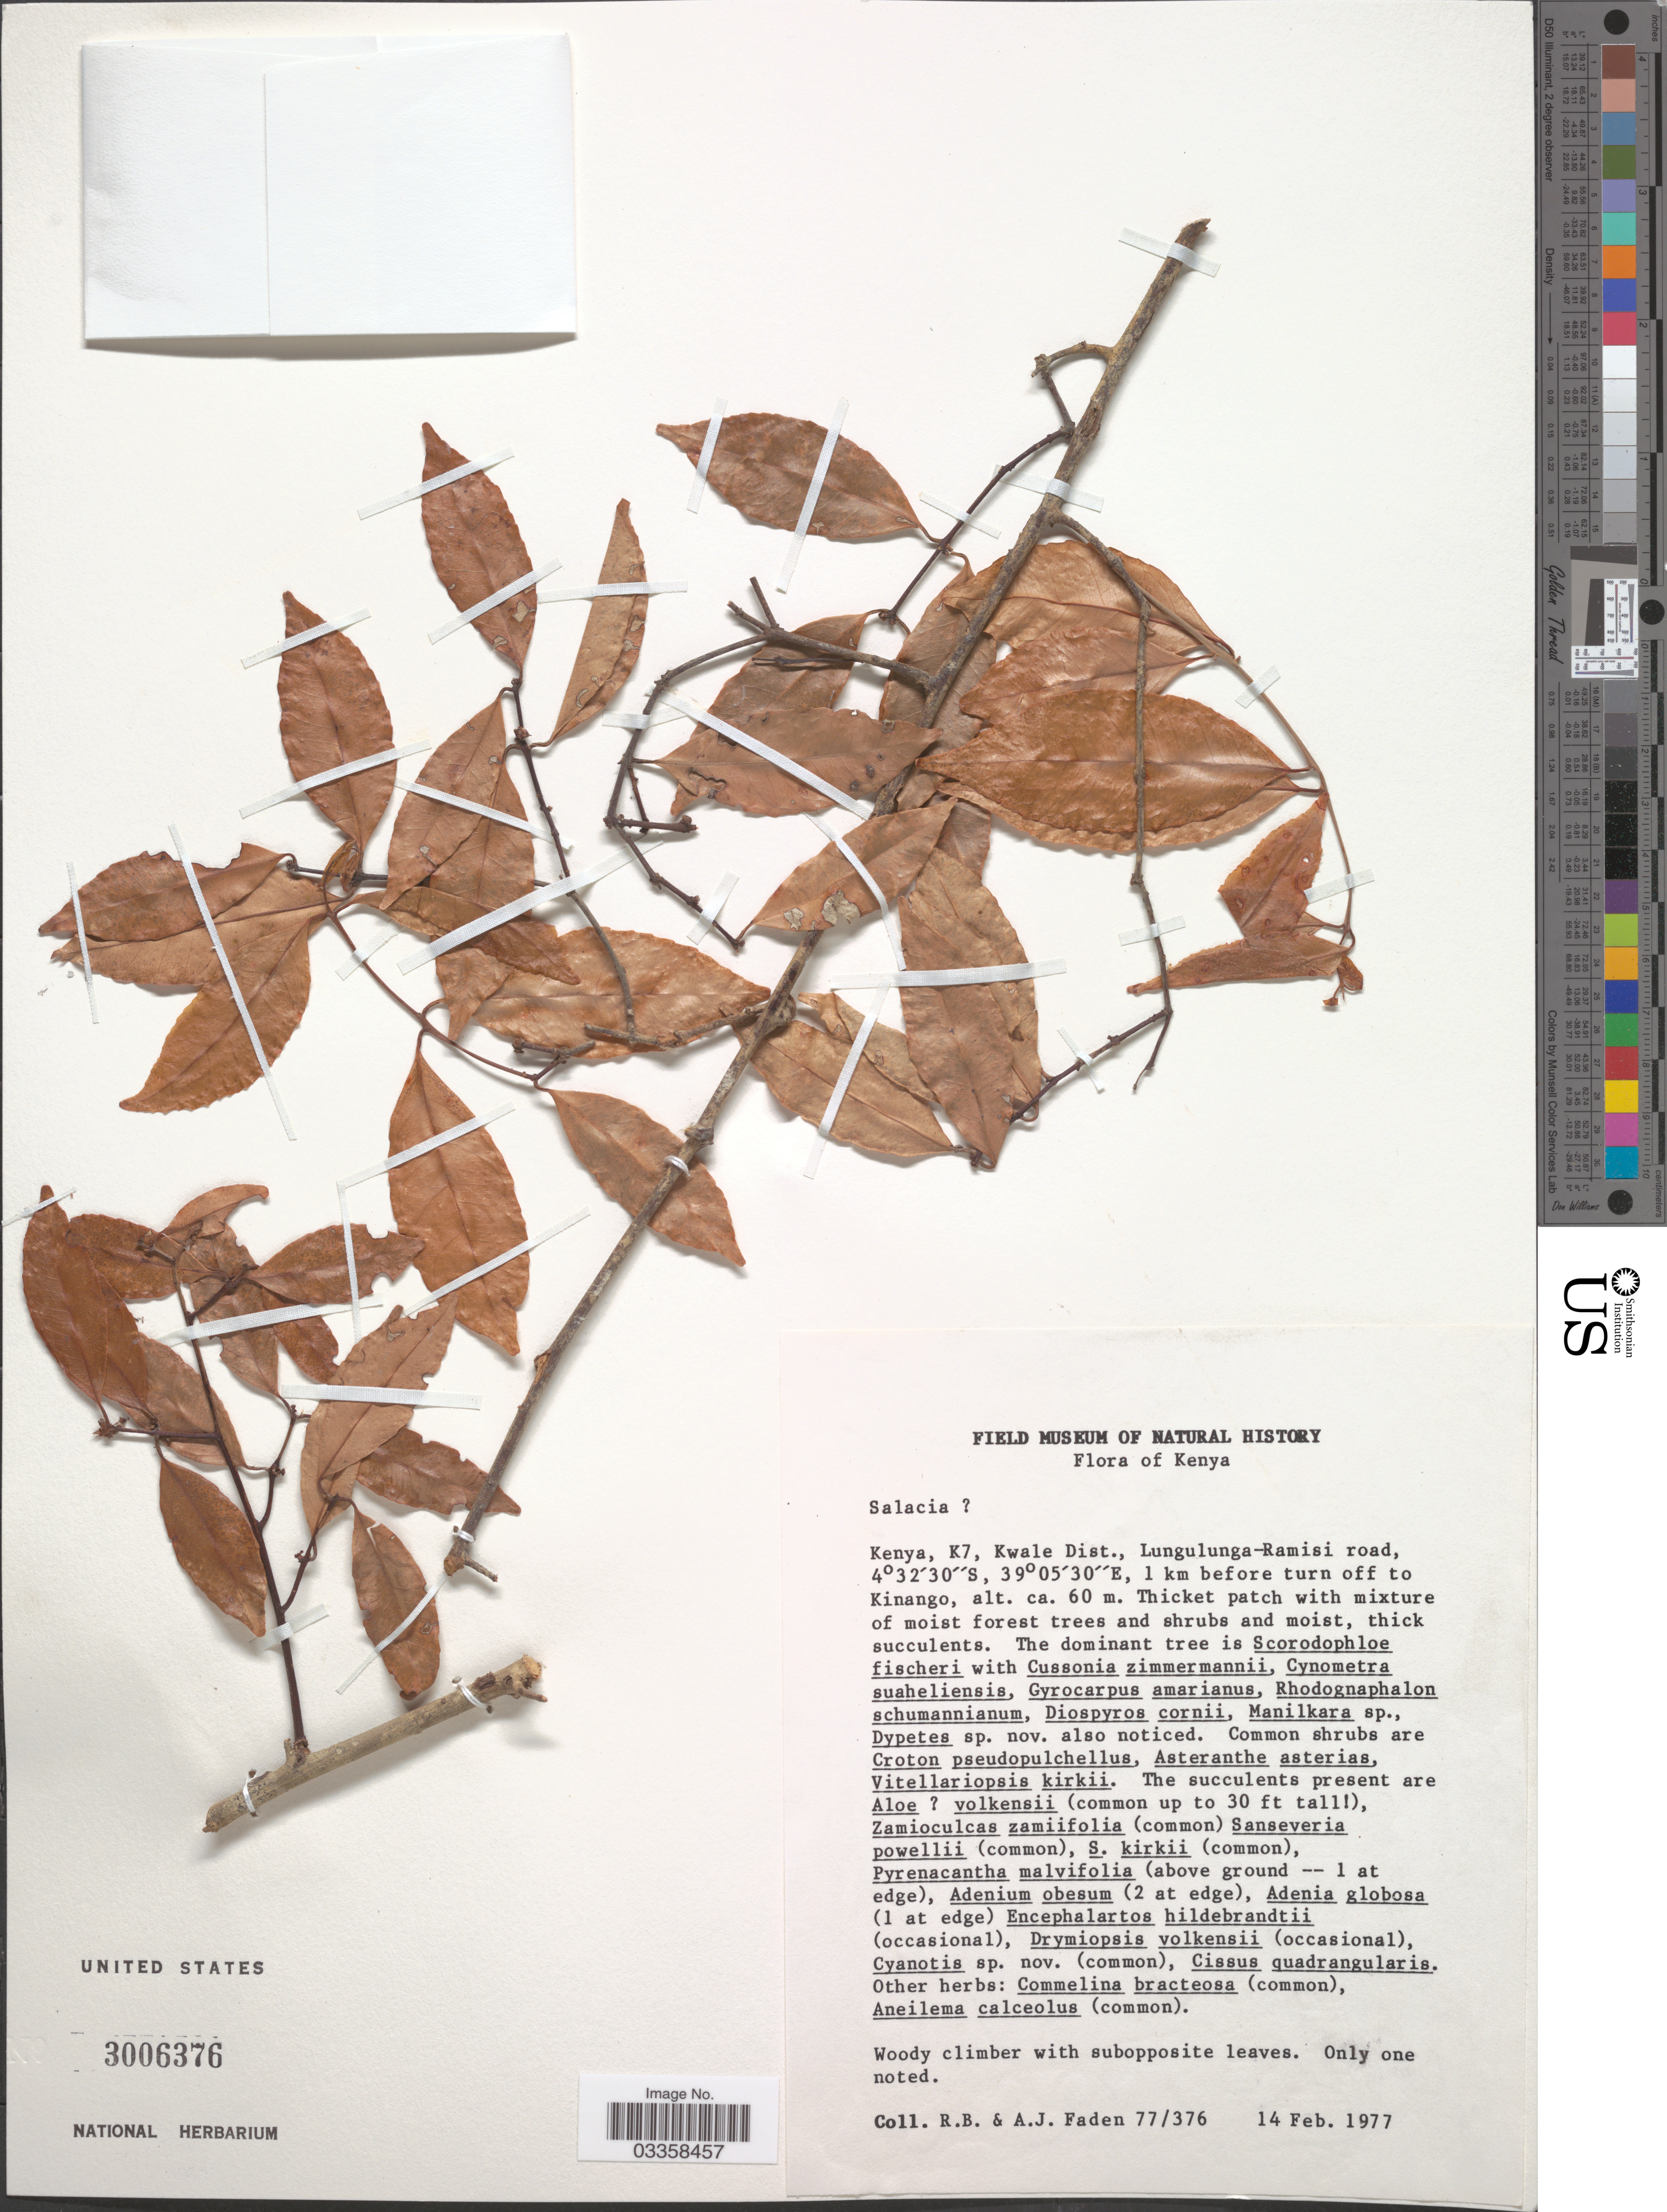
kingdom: Plantae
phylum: Tracheophyta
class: Magnoliopsida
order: Celastrales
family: Celastraceae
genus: Salacia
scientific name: Salacia sp.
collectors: R. B. Faden & A. J. Faden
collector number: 77/376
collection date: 1977-02-14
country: Kenya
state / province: Kwale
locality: K7. Kwale Dist., Lungulunga-Ramisi road, 1 km before turn off to Kinango.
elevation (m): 60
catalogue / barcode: US 3006376